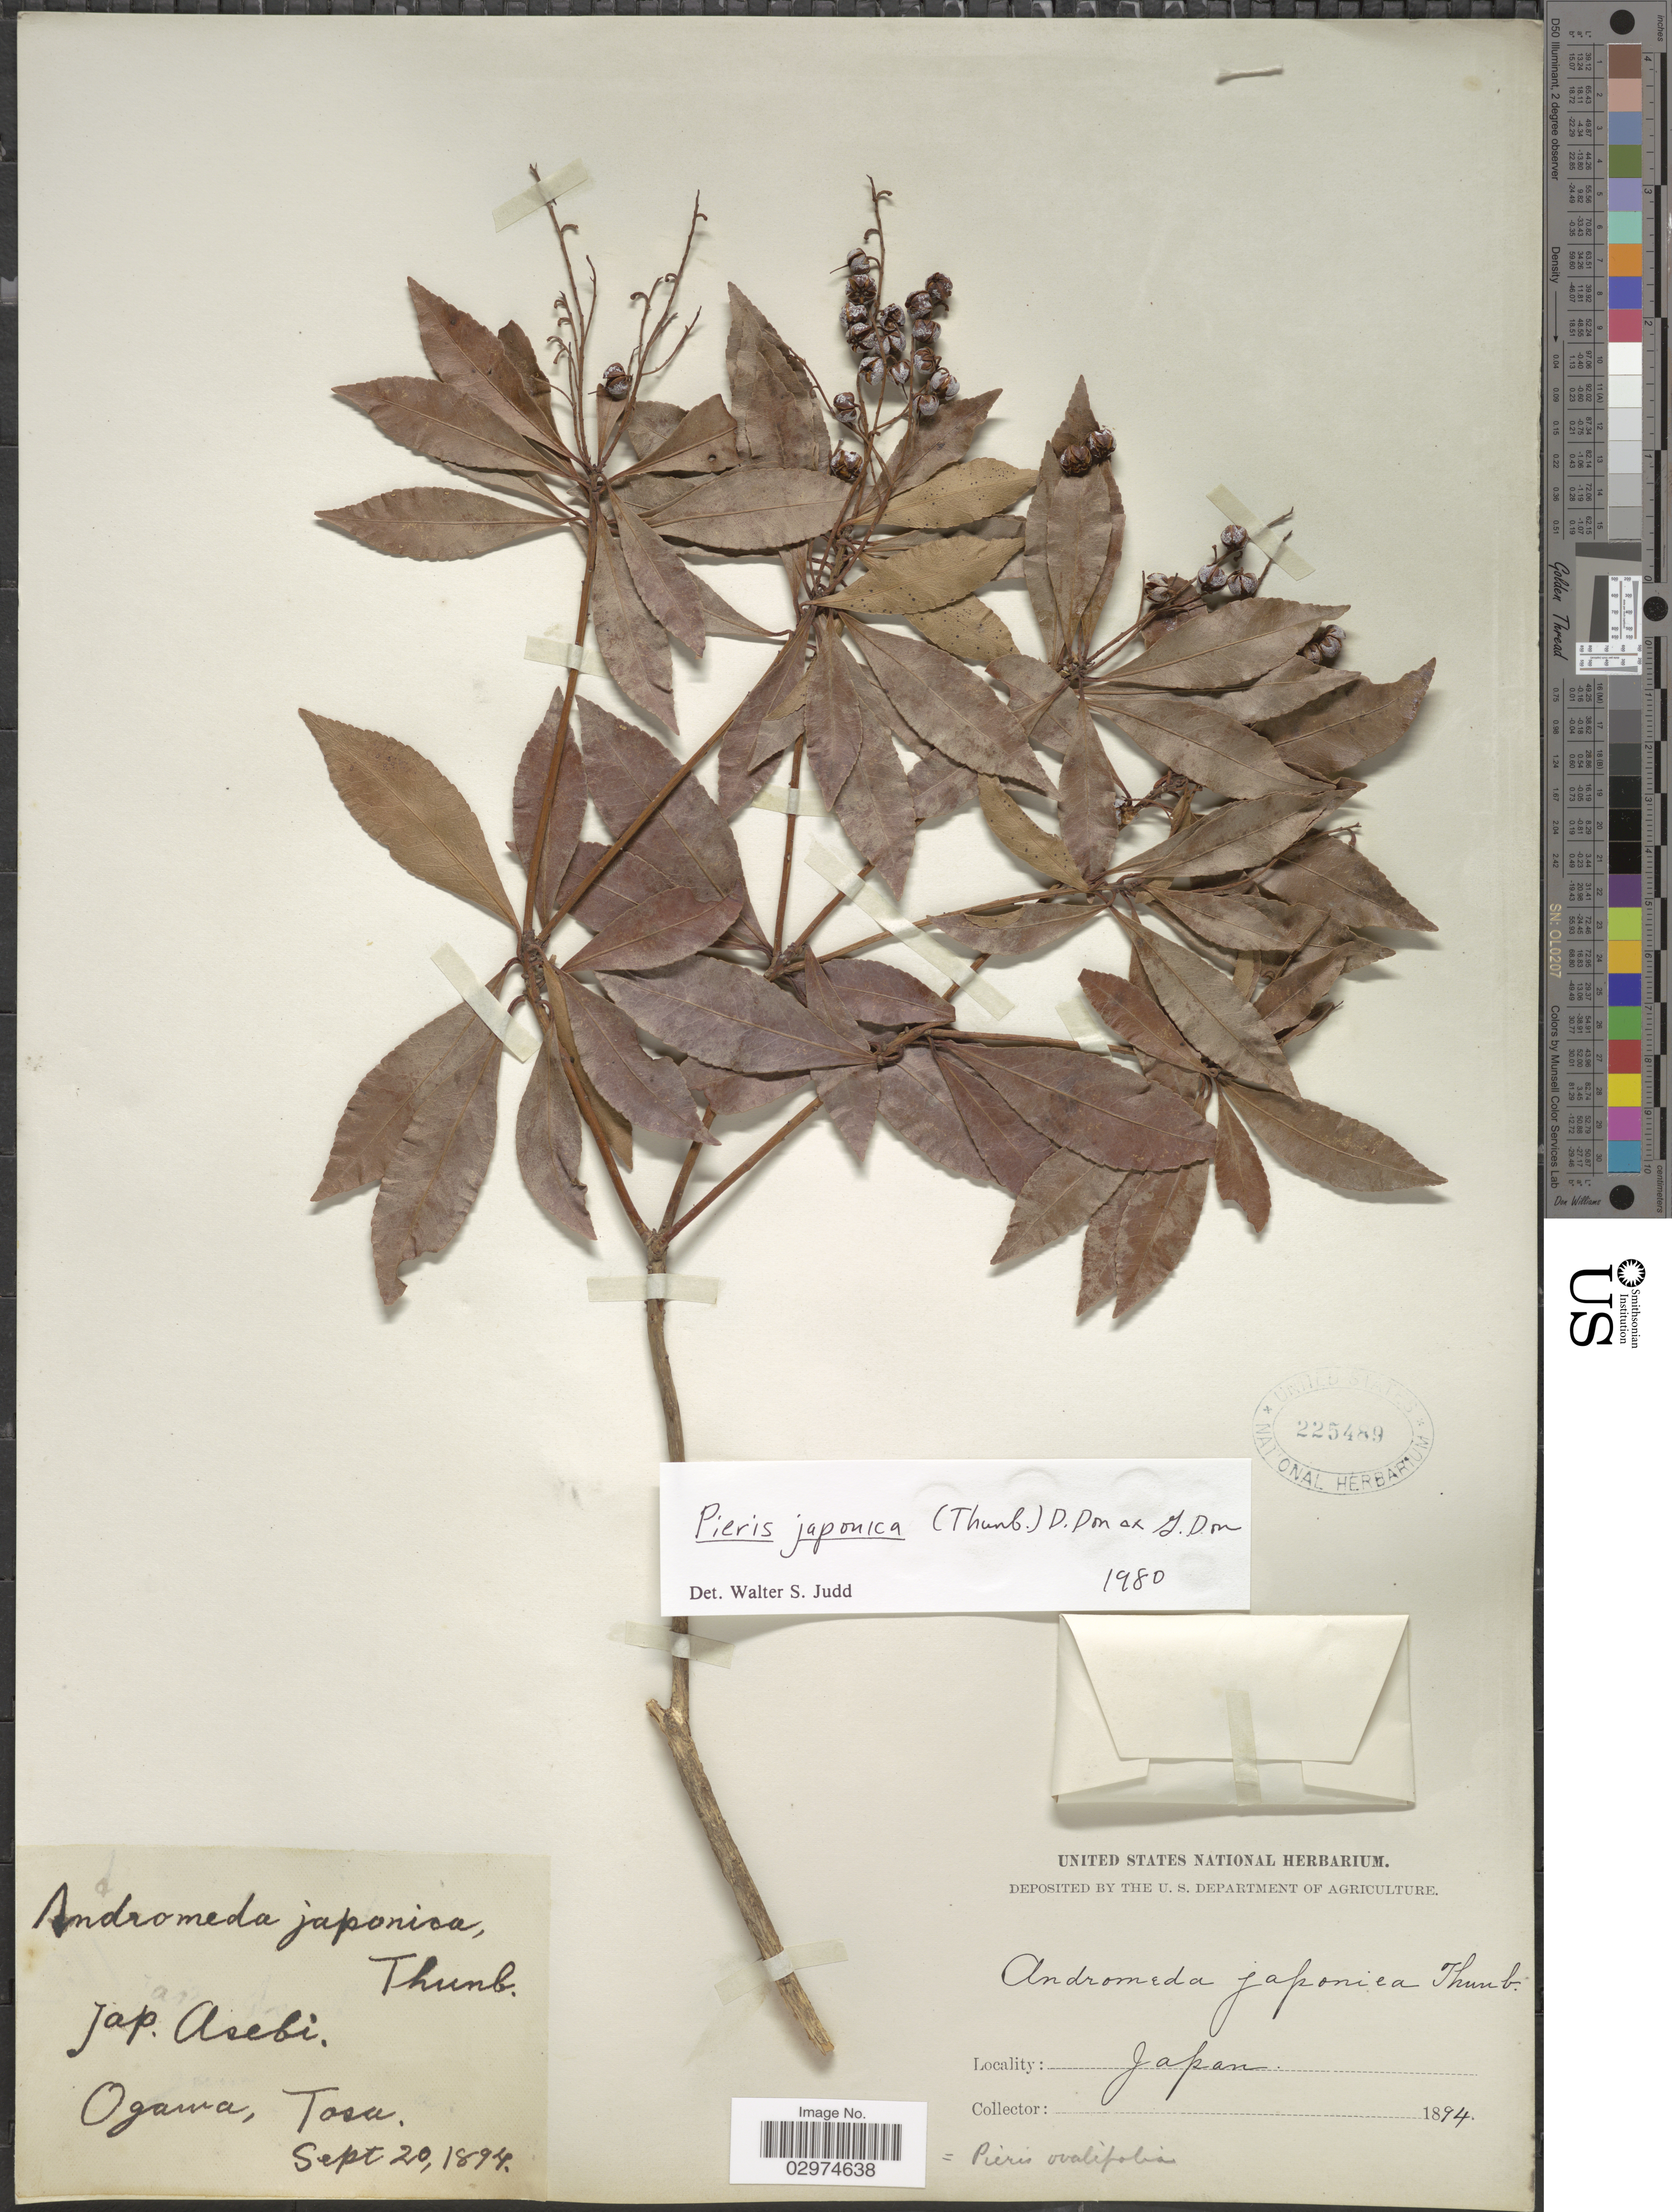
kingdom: Plantae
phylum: Tracheophyta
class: Magnoliopsida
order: Ericales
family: Ericaceae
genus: Pieris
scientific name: Pieris japonica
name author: (Thunb.) D. Don ex G. Don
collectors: ex herb. United States National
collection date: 1894-09-20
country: Japan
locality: Ogama, Tosa.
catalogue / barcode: US 225489